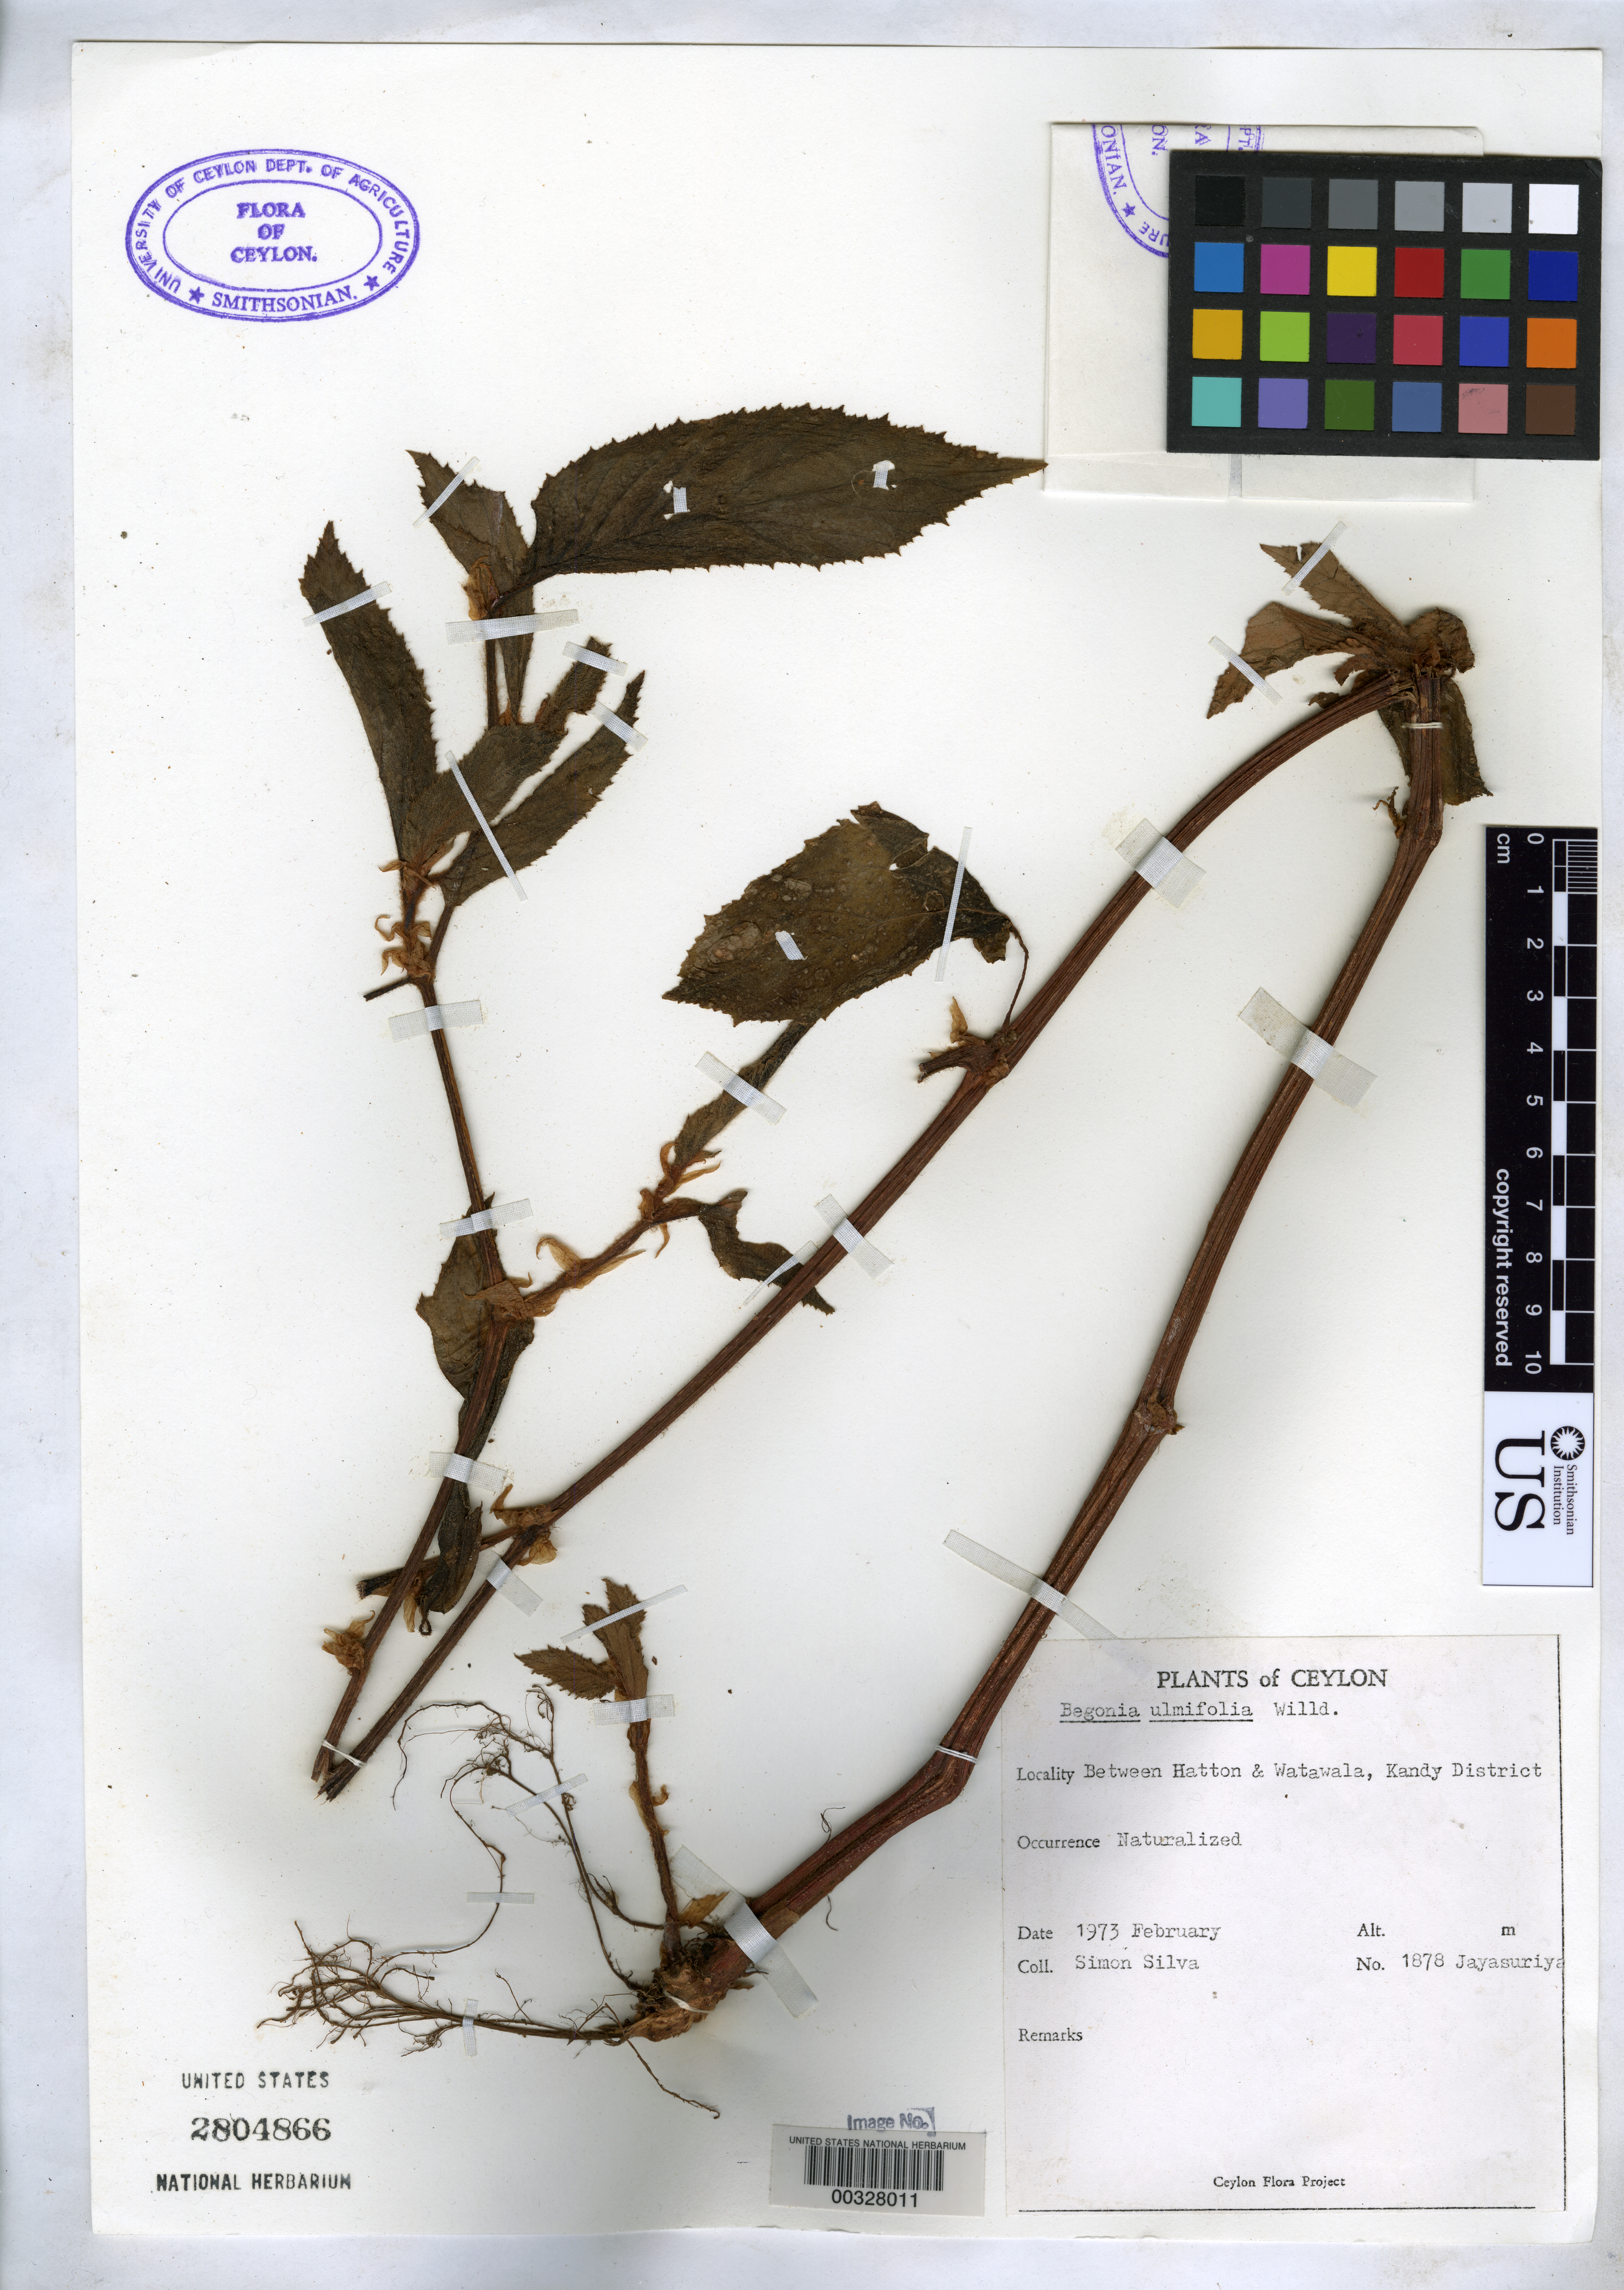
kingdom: Plantae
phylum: Tracheophyta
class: Magnoliopsida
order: Cucurbitales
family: Begoniaceae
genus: Begonia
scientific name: Begonia ulmifolia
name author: Willd.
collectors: A. H. Jayasuriya & S. Silva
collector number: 1878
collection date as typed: Feb 1972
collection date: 1972-02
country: Sri Lanka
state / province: Central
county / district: Kandy Dist.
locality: Between hatton & watawala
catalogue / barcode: US 2804866